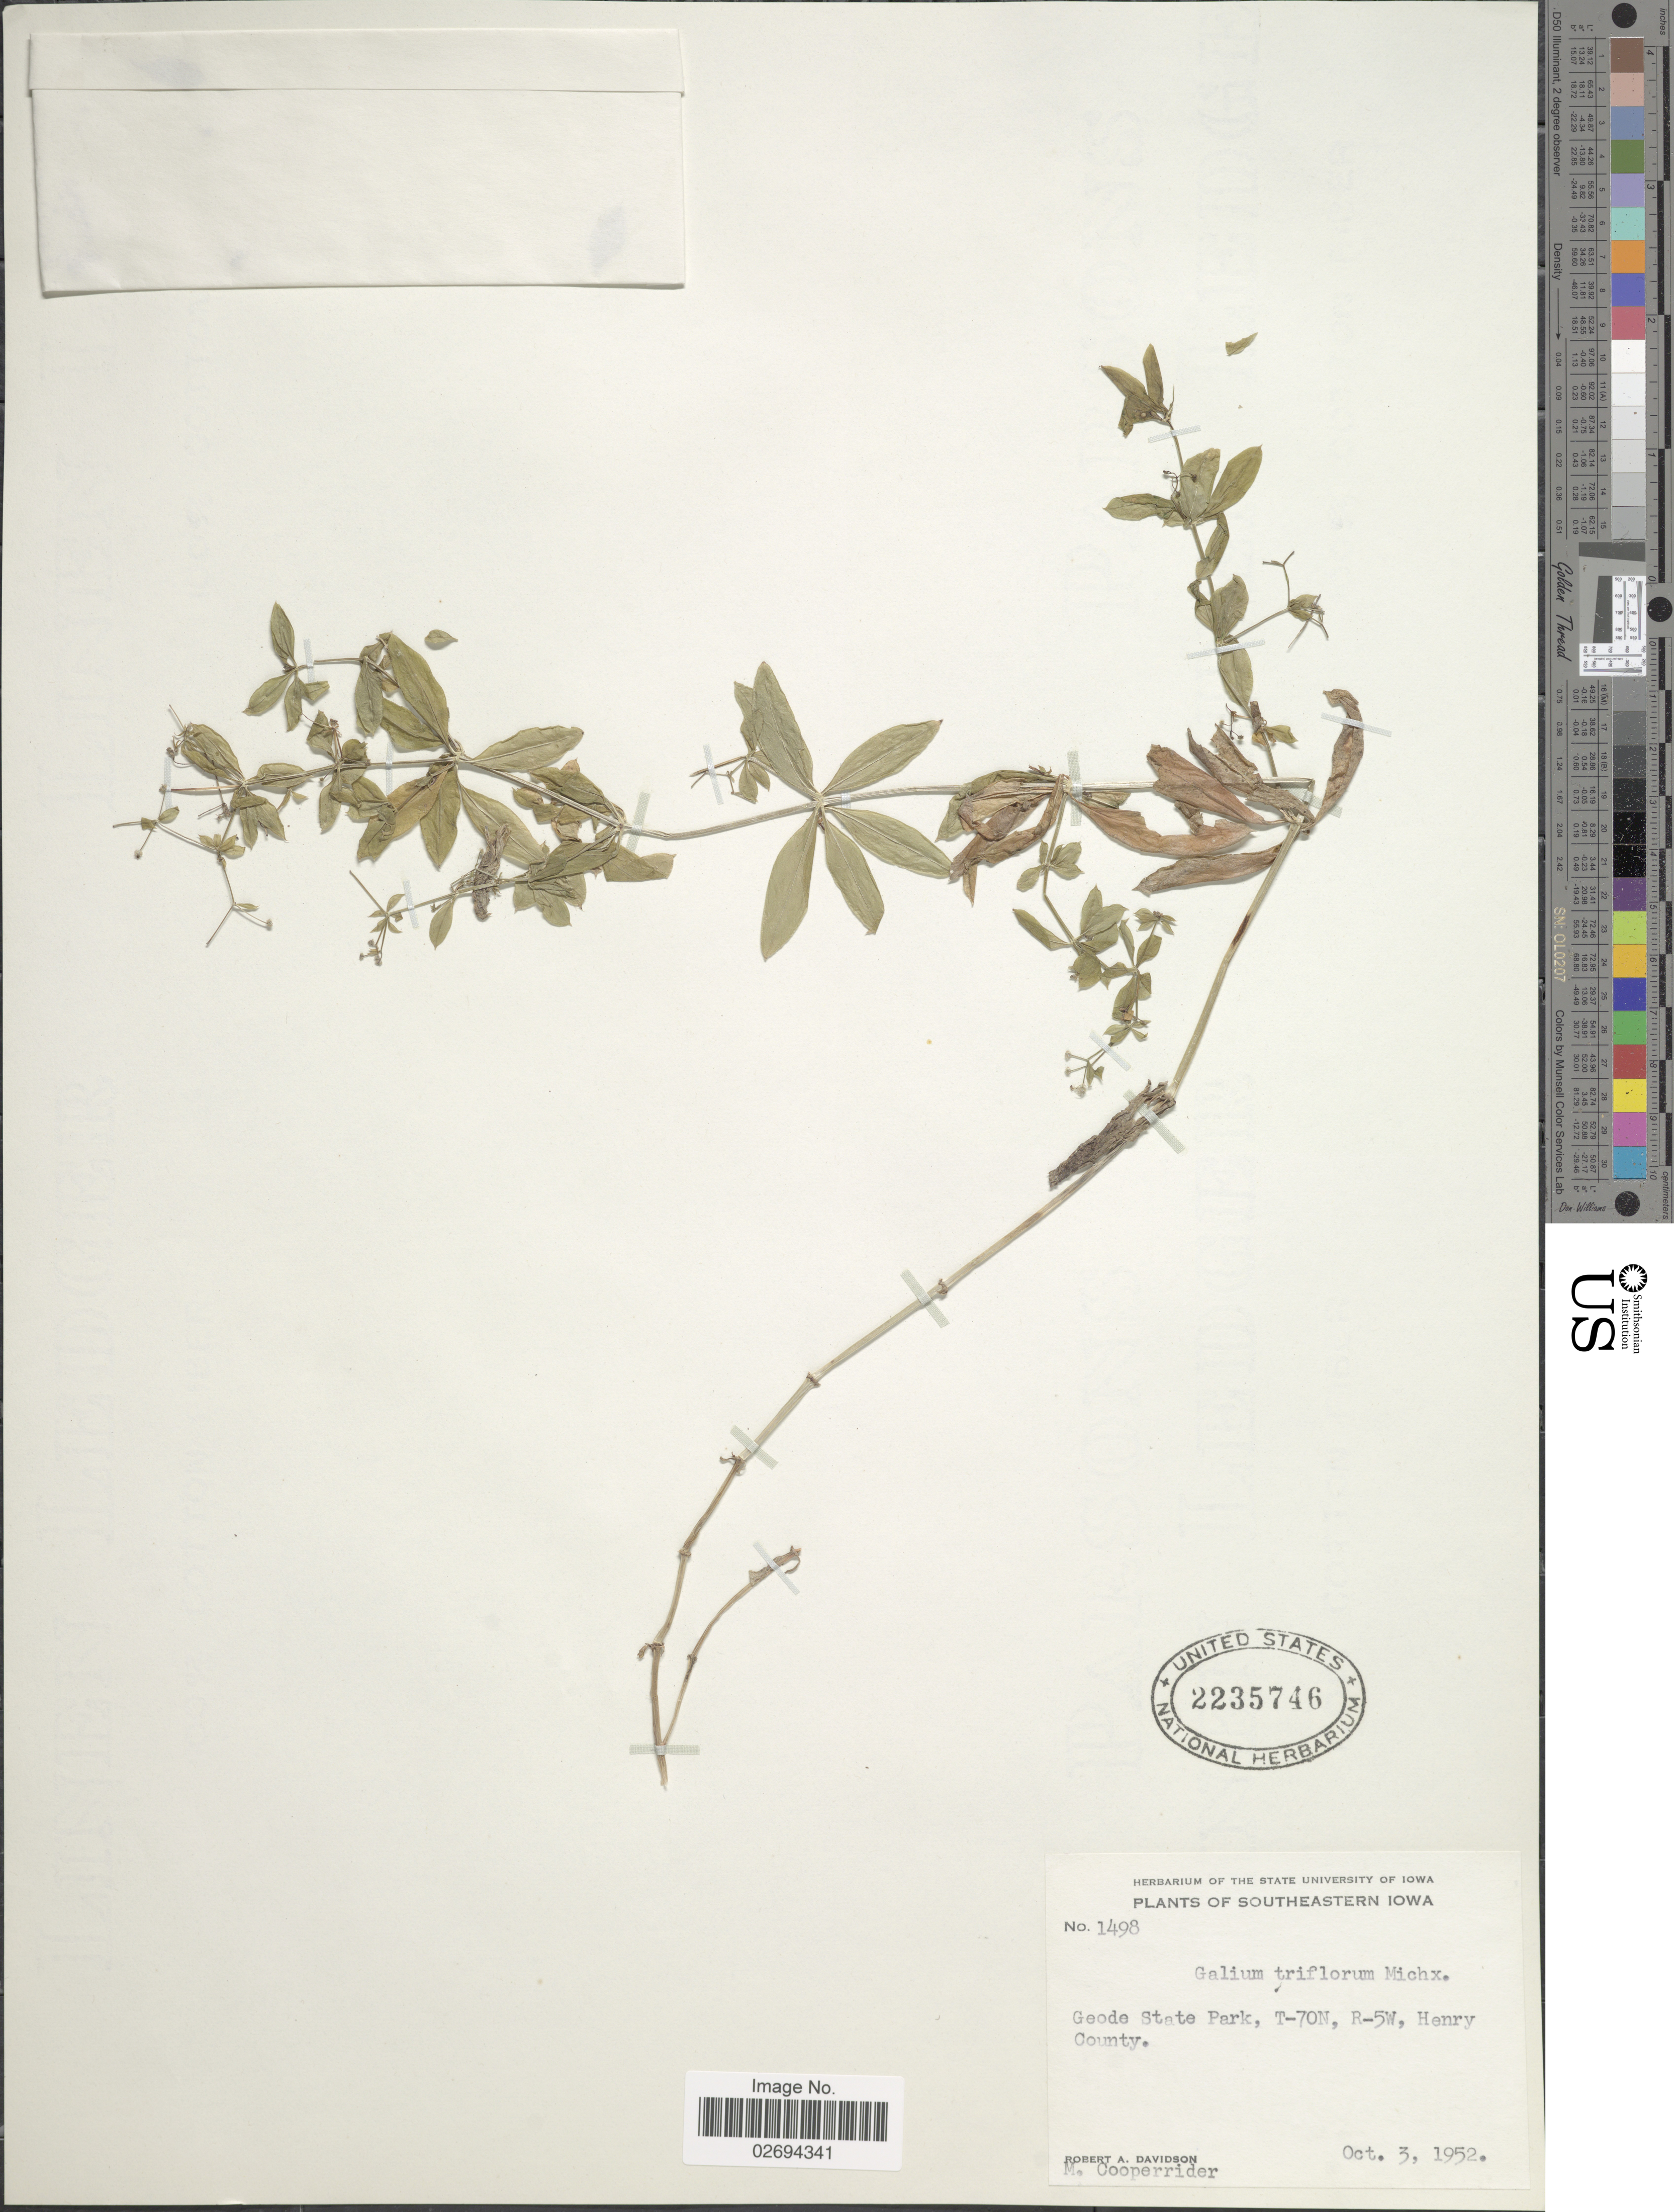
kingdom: Plantae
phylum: Tracheophyta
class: Magnoliopsida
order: Gentianales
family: Rubiaceae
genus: Galium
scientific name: Galium triflorum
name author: Michx.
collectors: R. A. Davidson & M. Cooperrider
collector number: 1498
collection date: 1952-10-03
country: United States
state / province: Iowa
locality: Southeastern Iowa. Geode State Park, T-70N, R-5W, Henry County.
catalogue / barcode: US 2235746